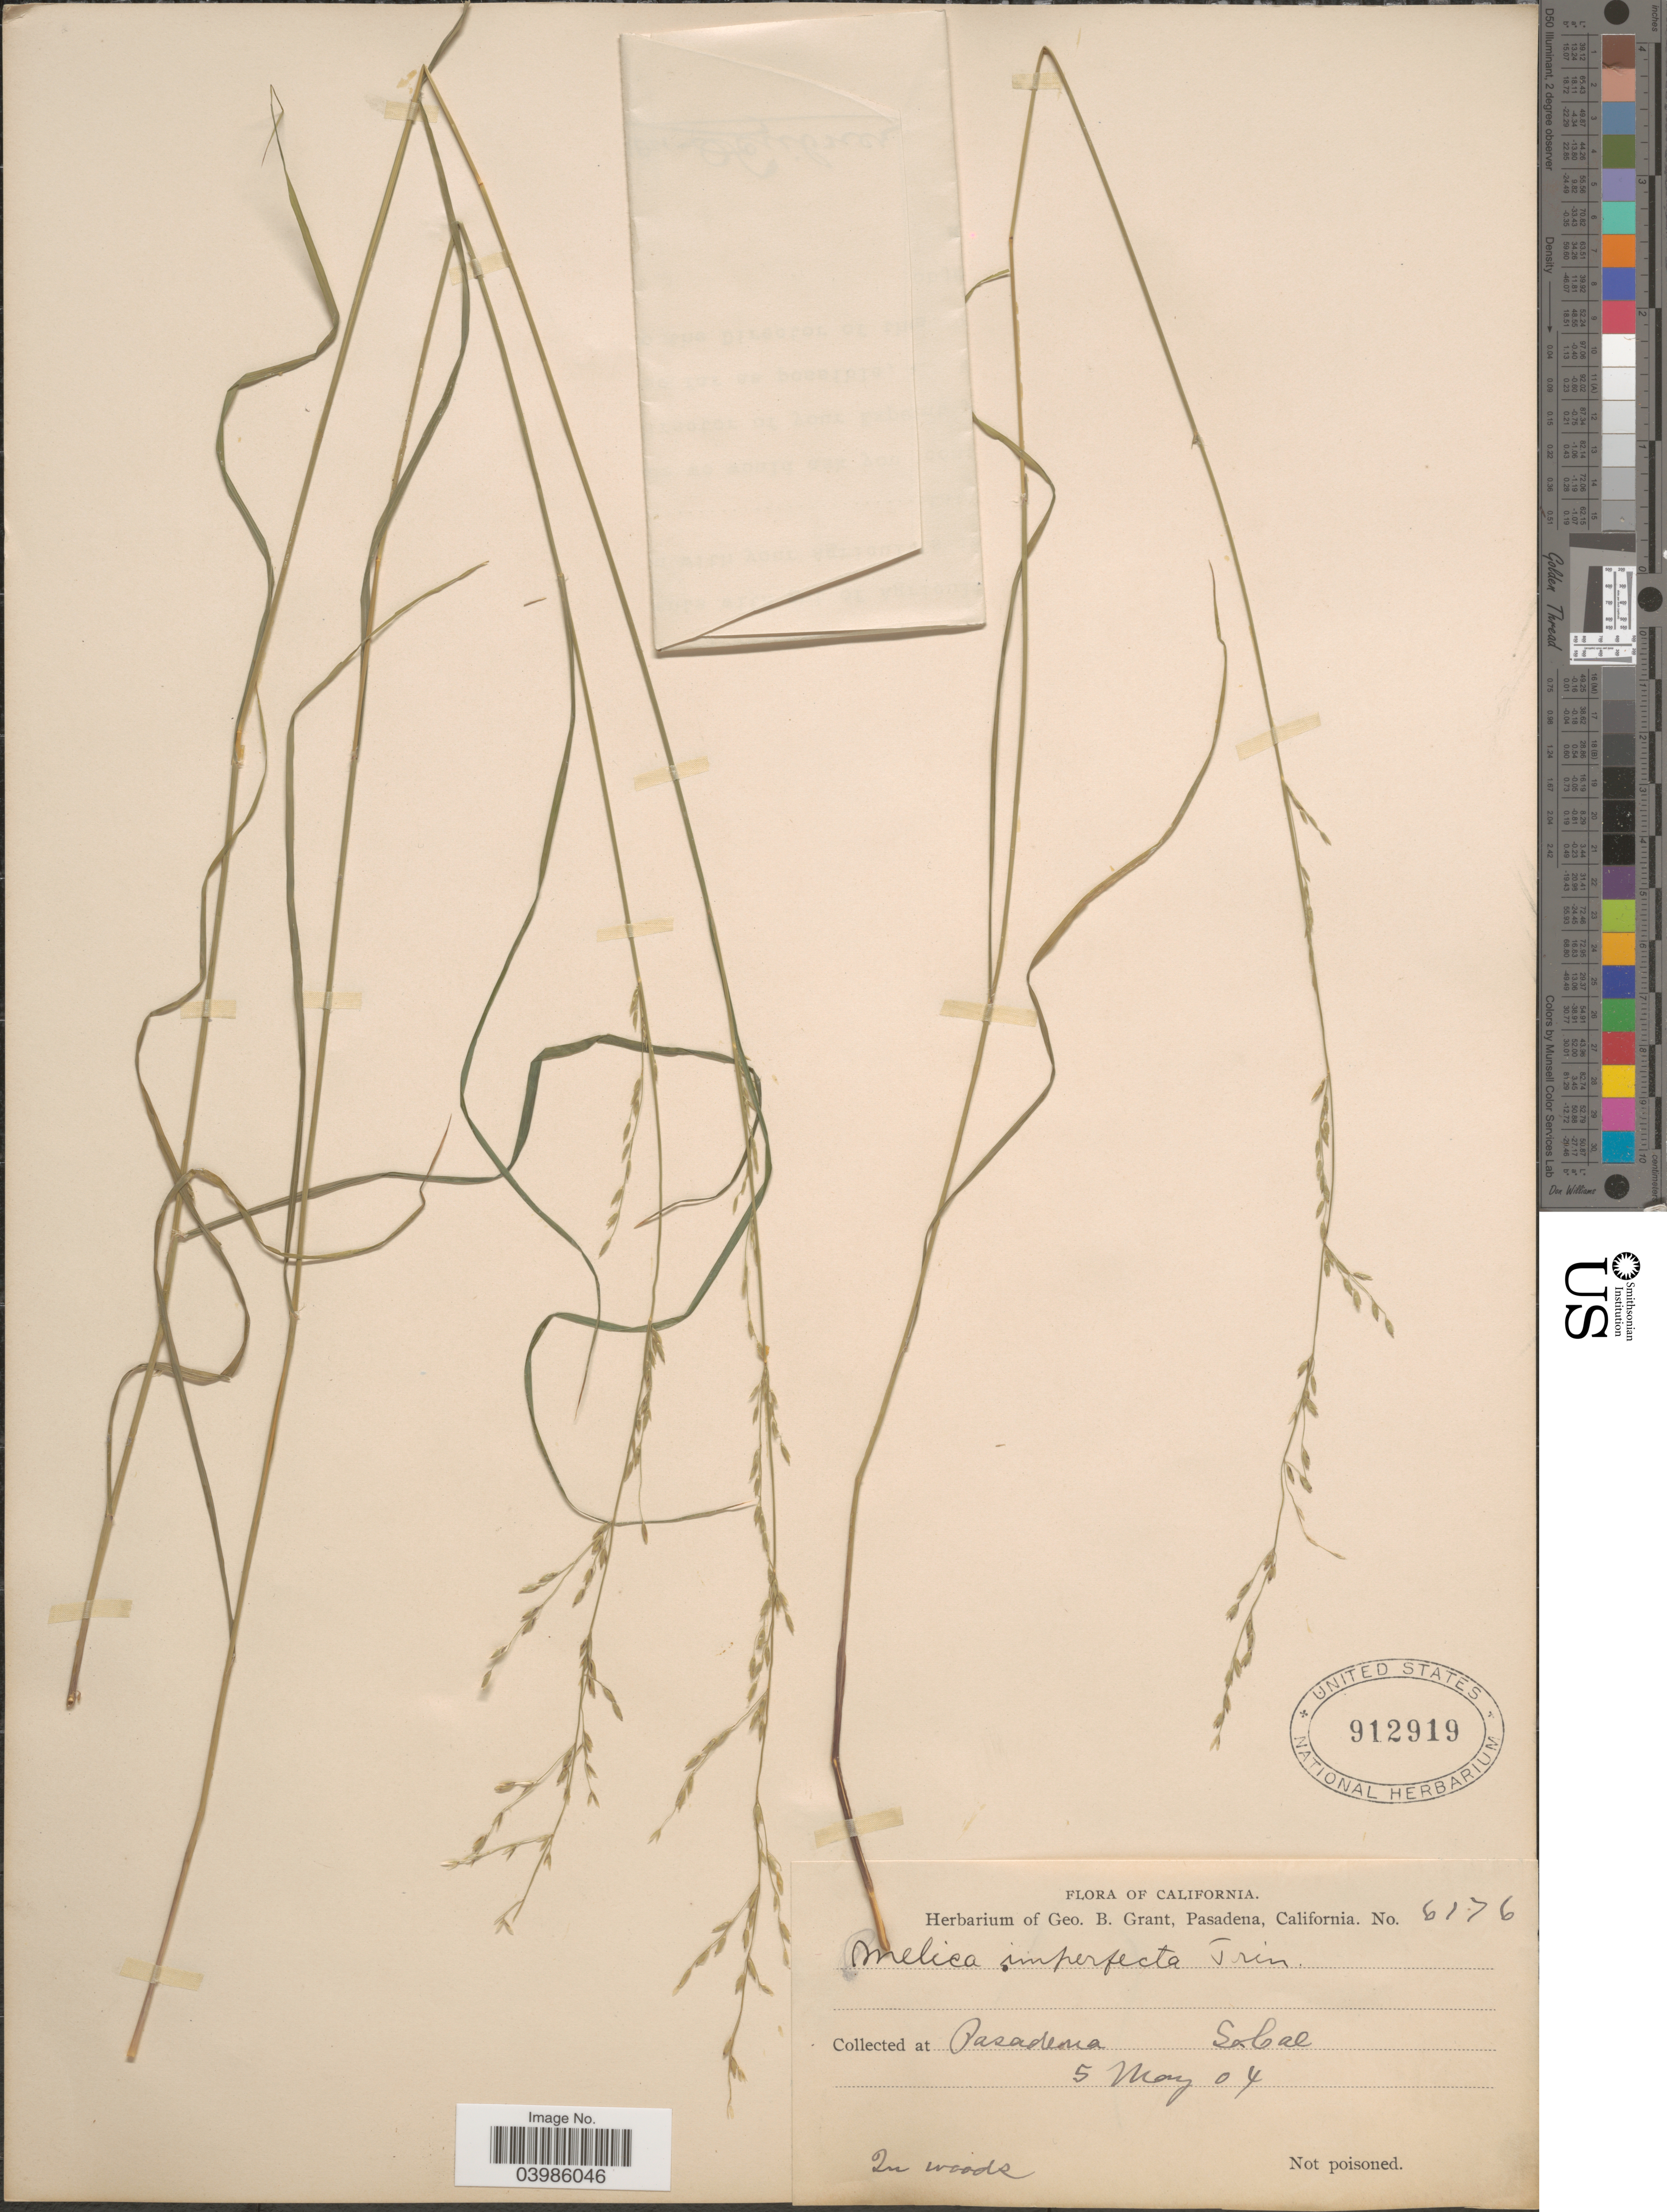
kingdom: Plantae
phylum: Tracheophyta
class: Liliopsida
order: Poales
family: Poaceae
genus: Melica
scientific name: Melica imperfecta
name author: Trin.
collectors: ex herb. Geo. B. Grant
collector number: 6176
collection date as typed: Transcribed d/m/y: 5/5/4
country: United States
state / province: California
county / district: Los Angeles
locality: Pasadena So. Cal.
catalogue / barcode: US 912919